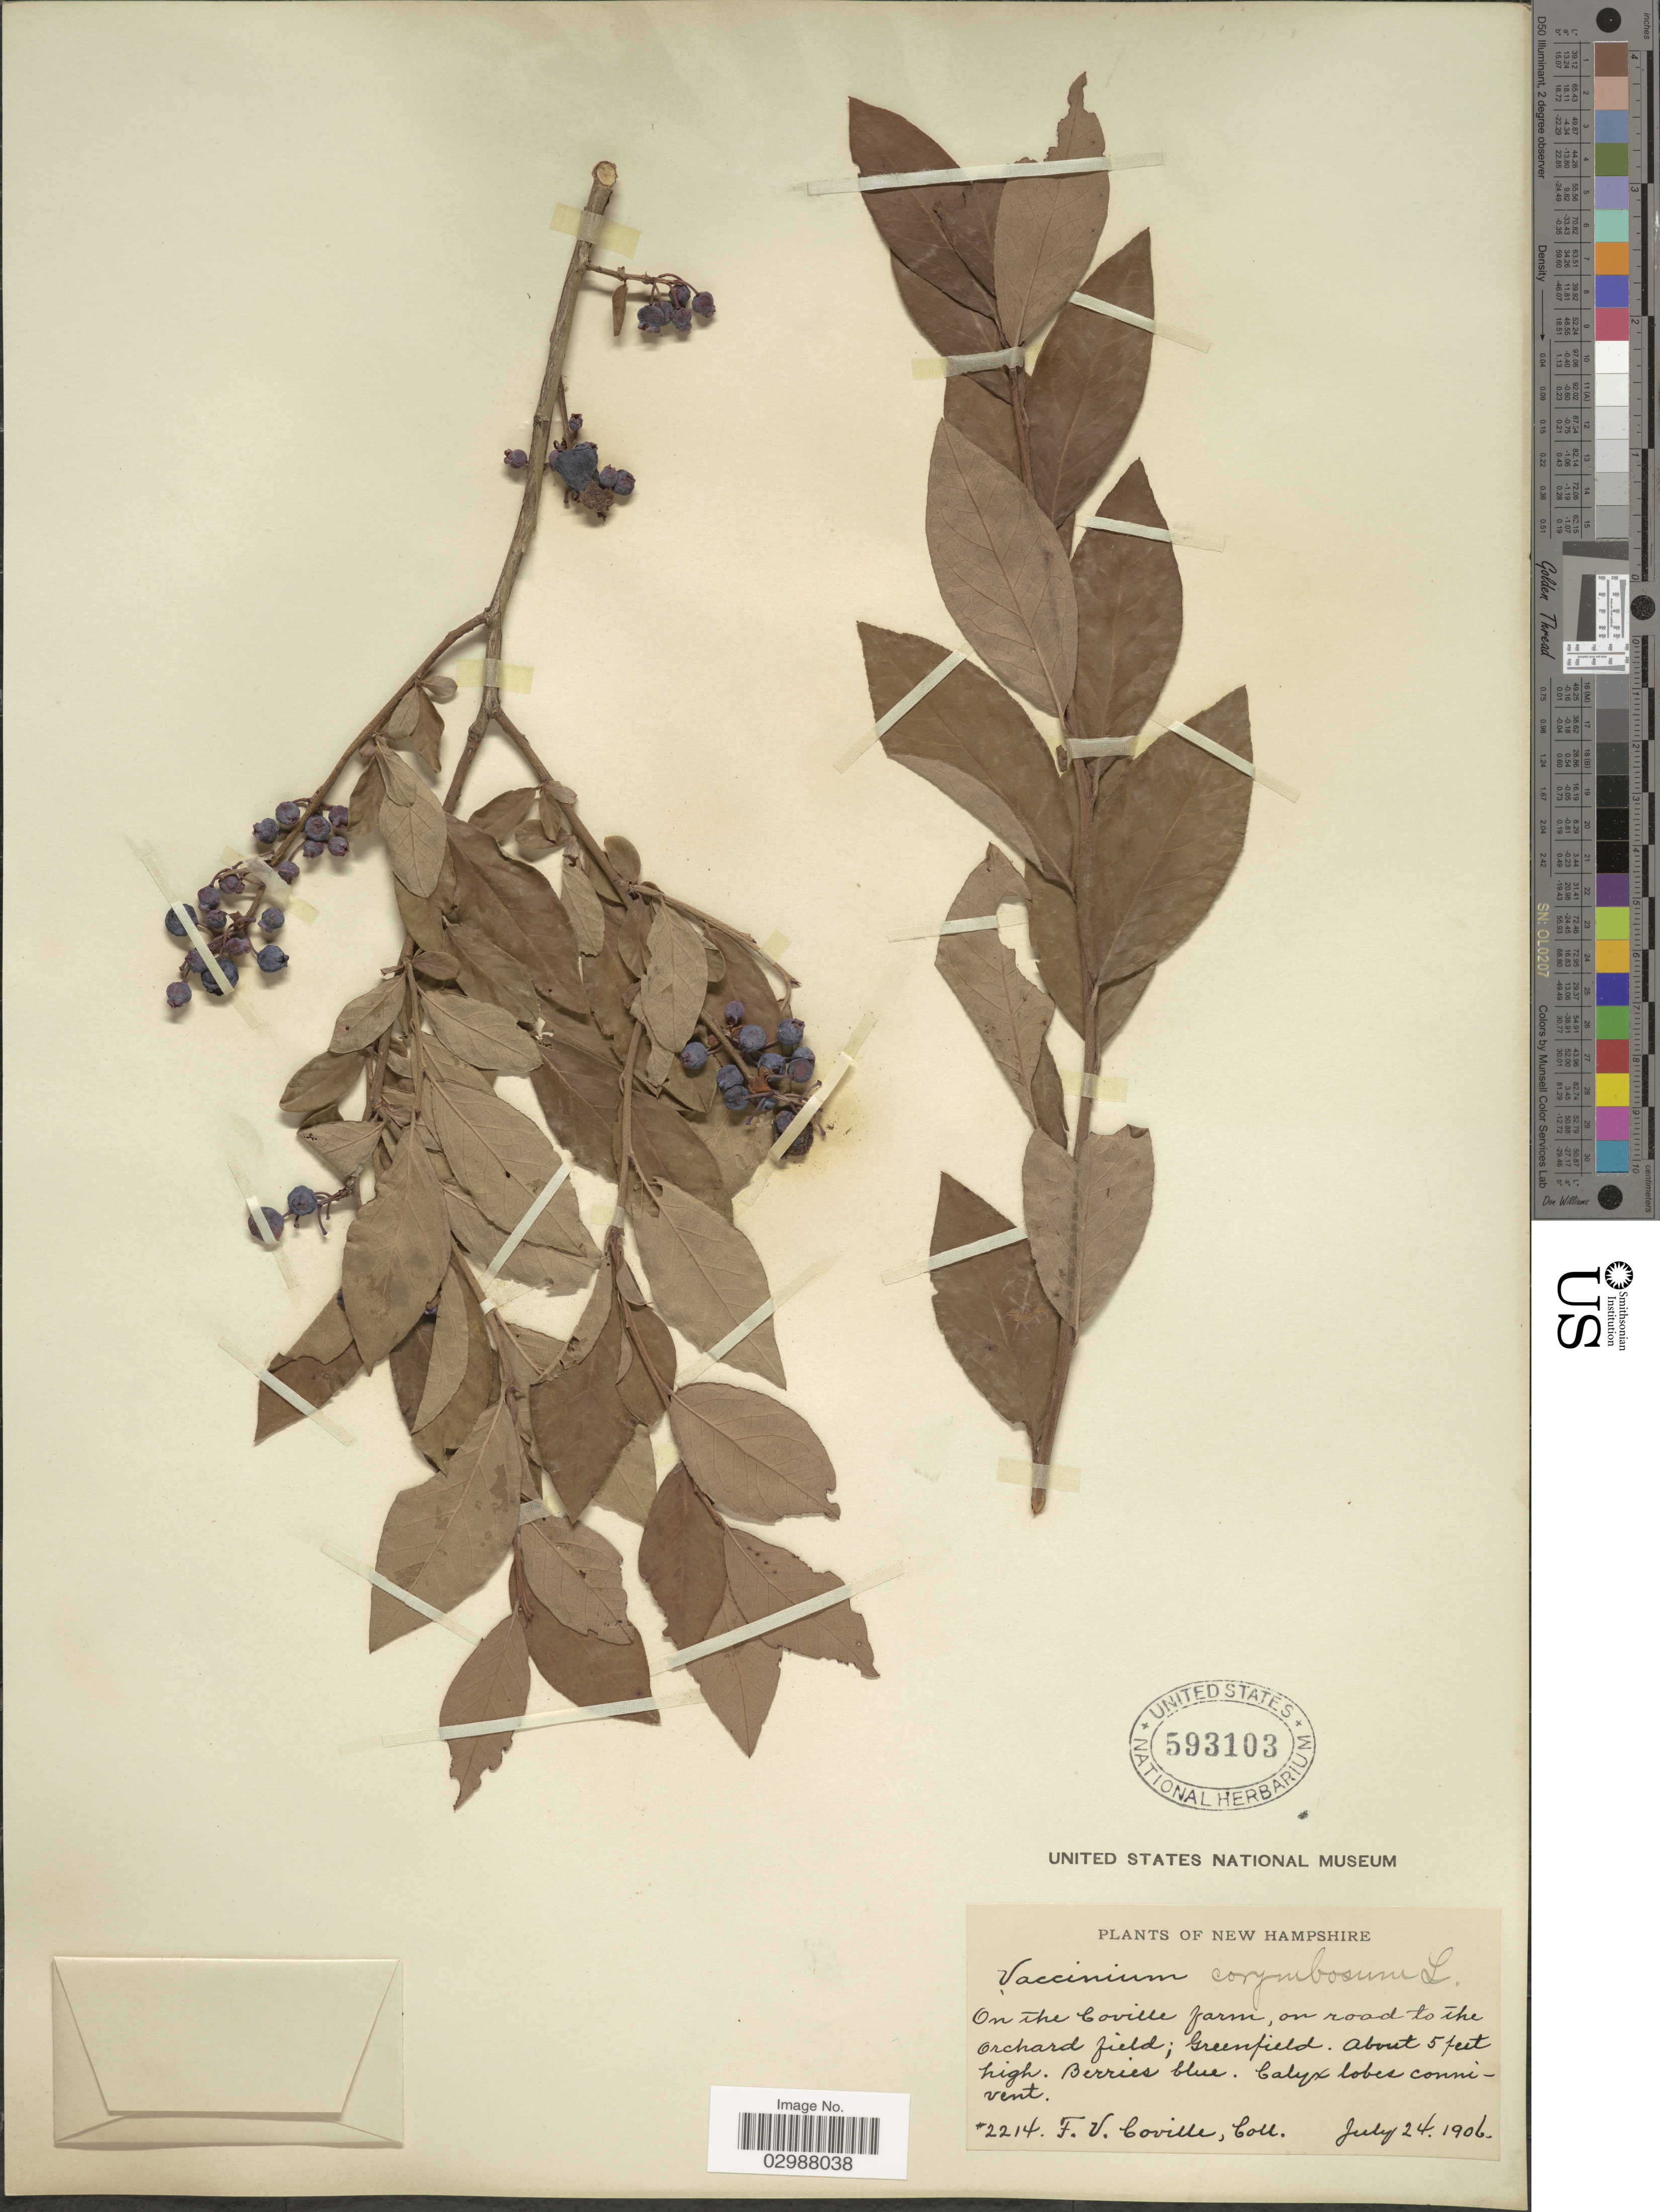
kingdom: Plantae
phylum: Tracheophyta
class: Magnoliopsida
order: Ericales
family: Ericaceae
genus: Vaccinium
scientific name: Vaccinium corymbosum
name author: L.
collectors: F. V. Coville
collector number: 2214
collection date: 1906-07-24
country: United States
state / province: New Hampshire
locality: On the Coville farm, on road to the orchard field; Greenfield.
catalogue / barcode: US 593103